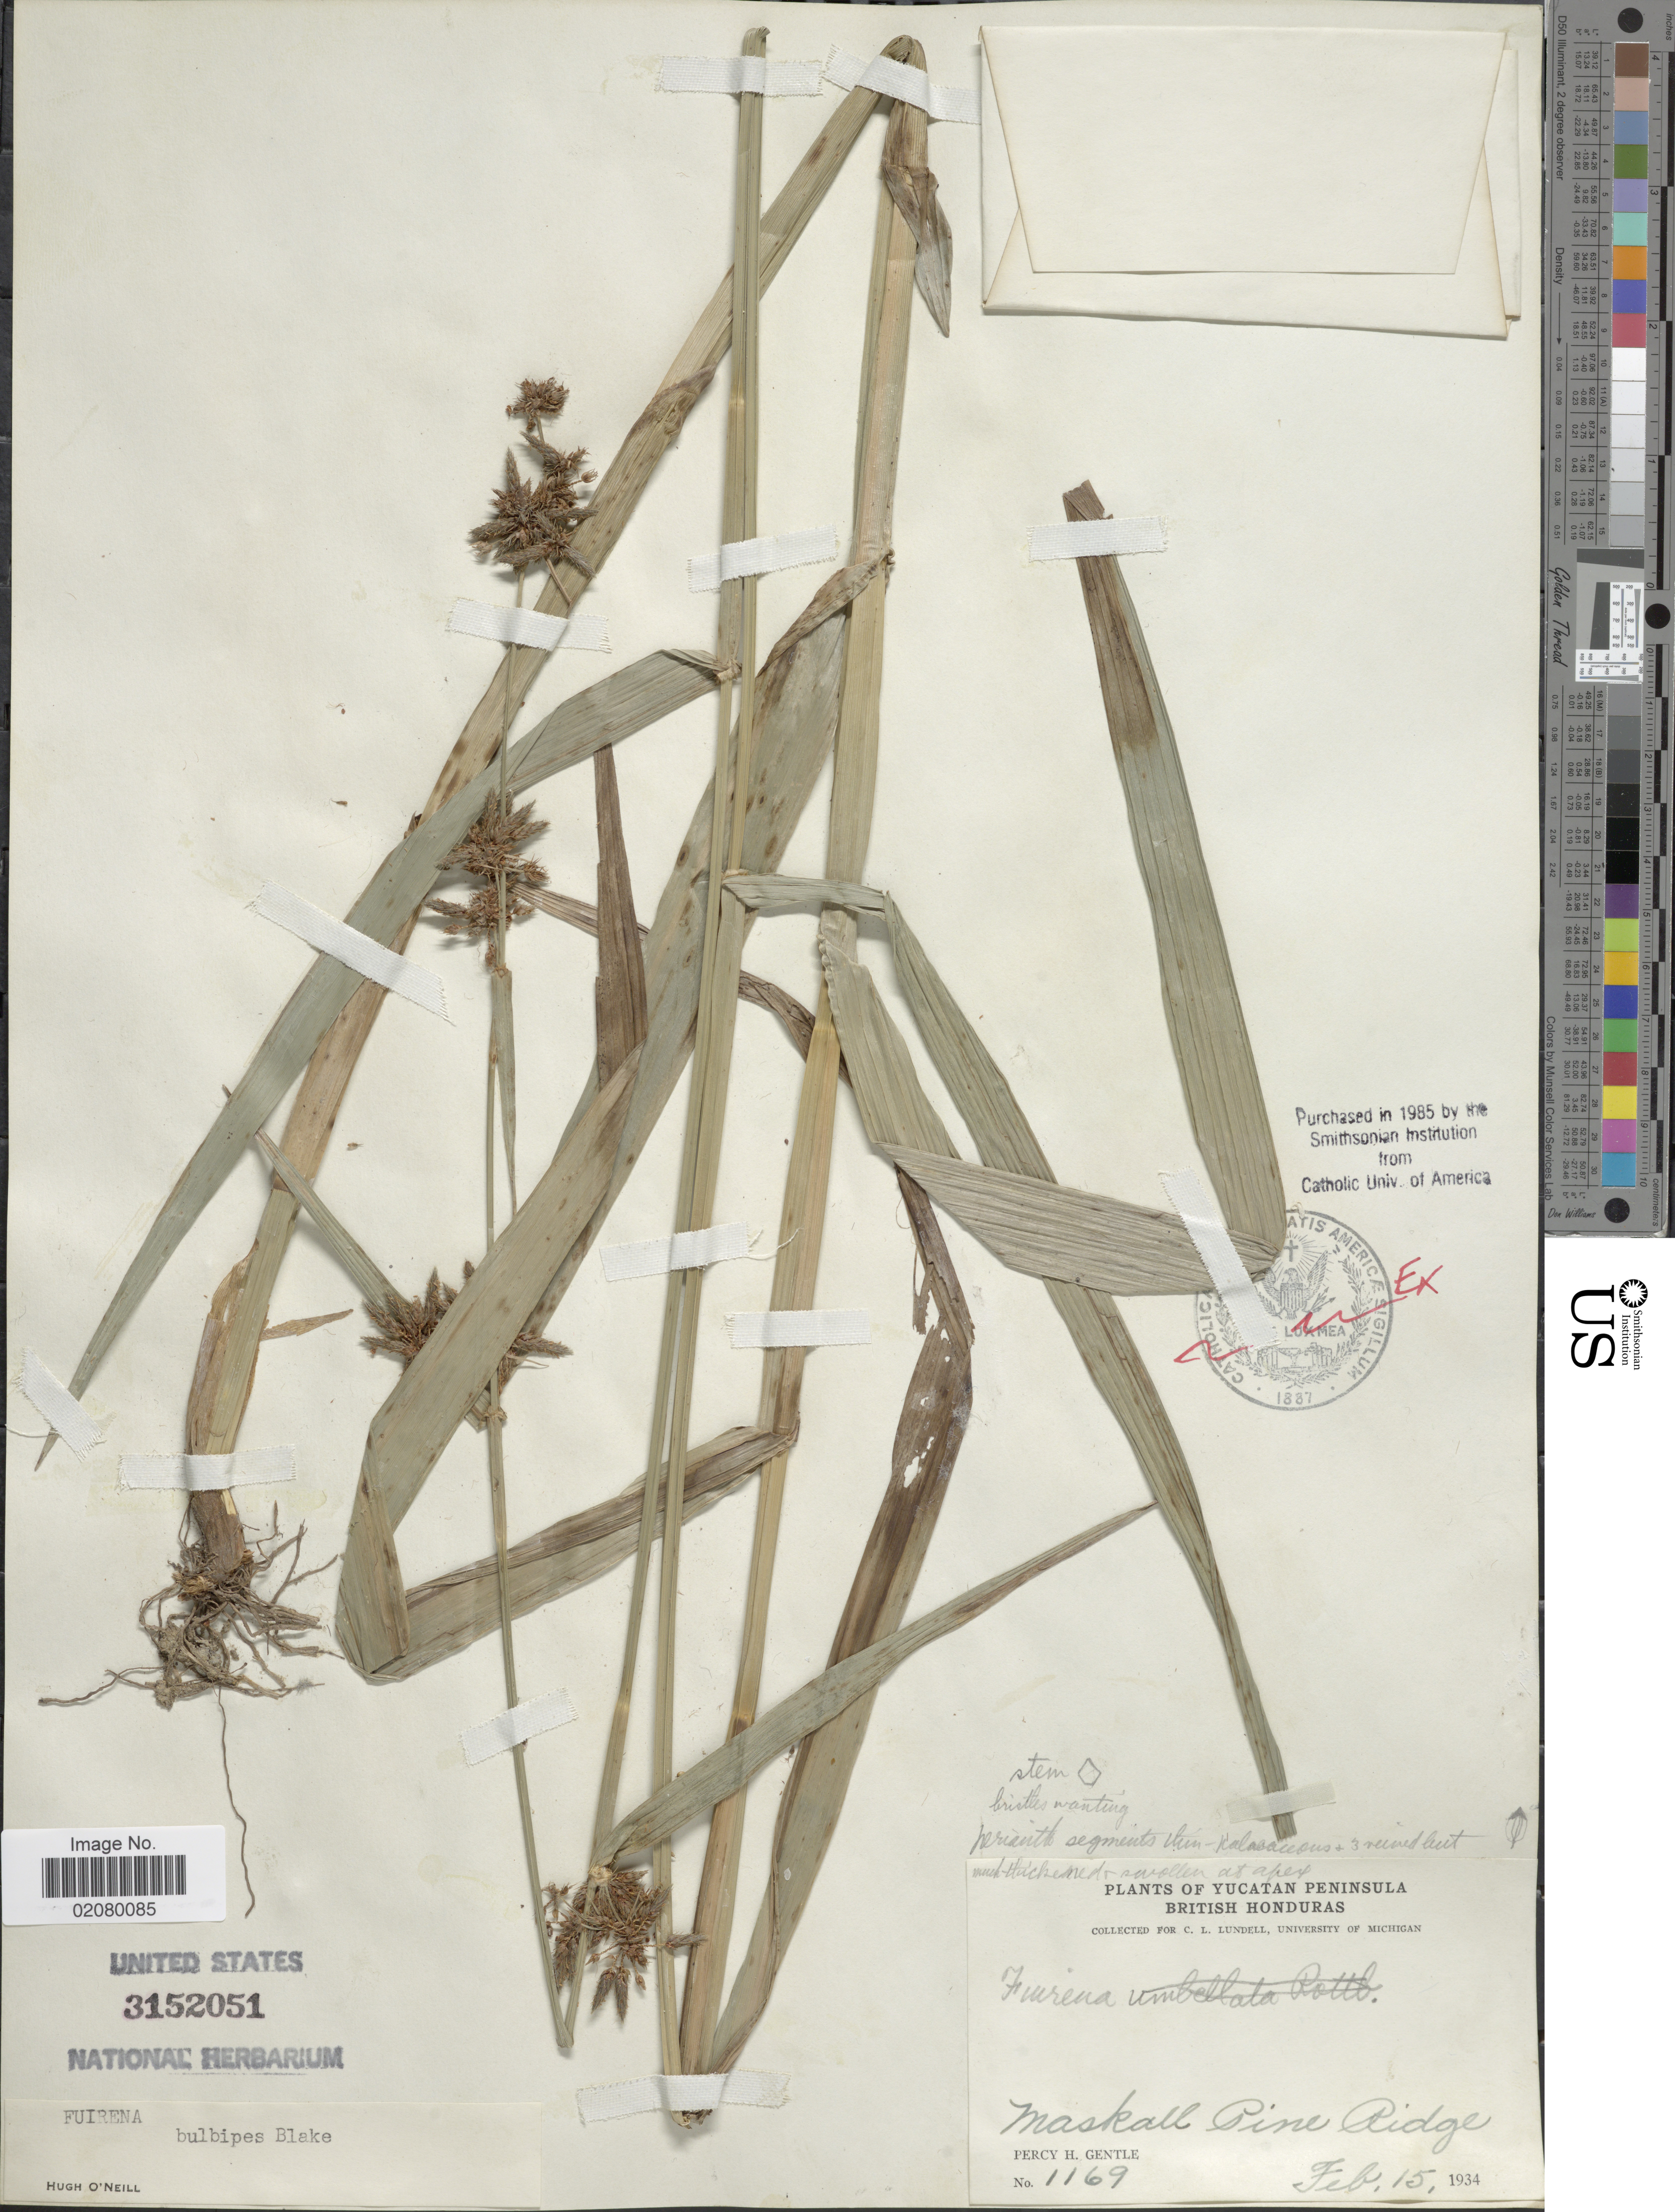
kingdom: Plantae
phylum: Tracheophyta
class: Liliopsida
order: Poales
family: Cyperaceae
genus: Fuirena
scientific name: Fuirena camptotricha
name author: C. Wright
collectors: P. H. Gentle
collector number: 1169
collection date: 1934-02-15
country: Belize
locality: Yucatan Peninsula, British Honduras, Maskall Pine Ridge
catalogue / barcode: US 3152051